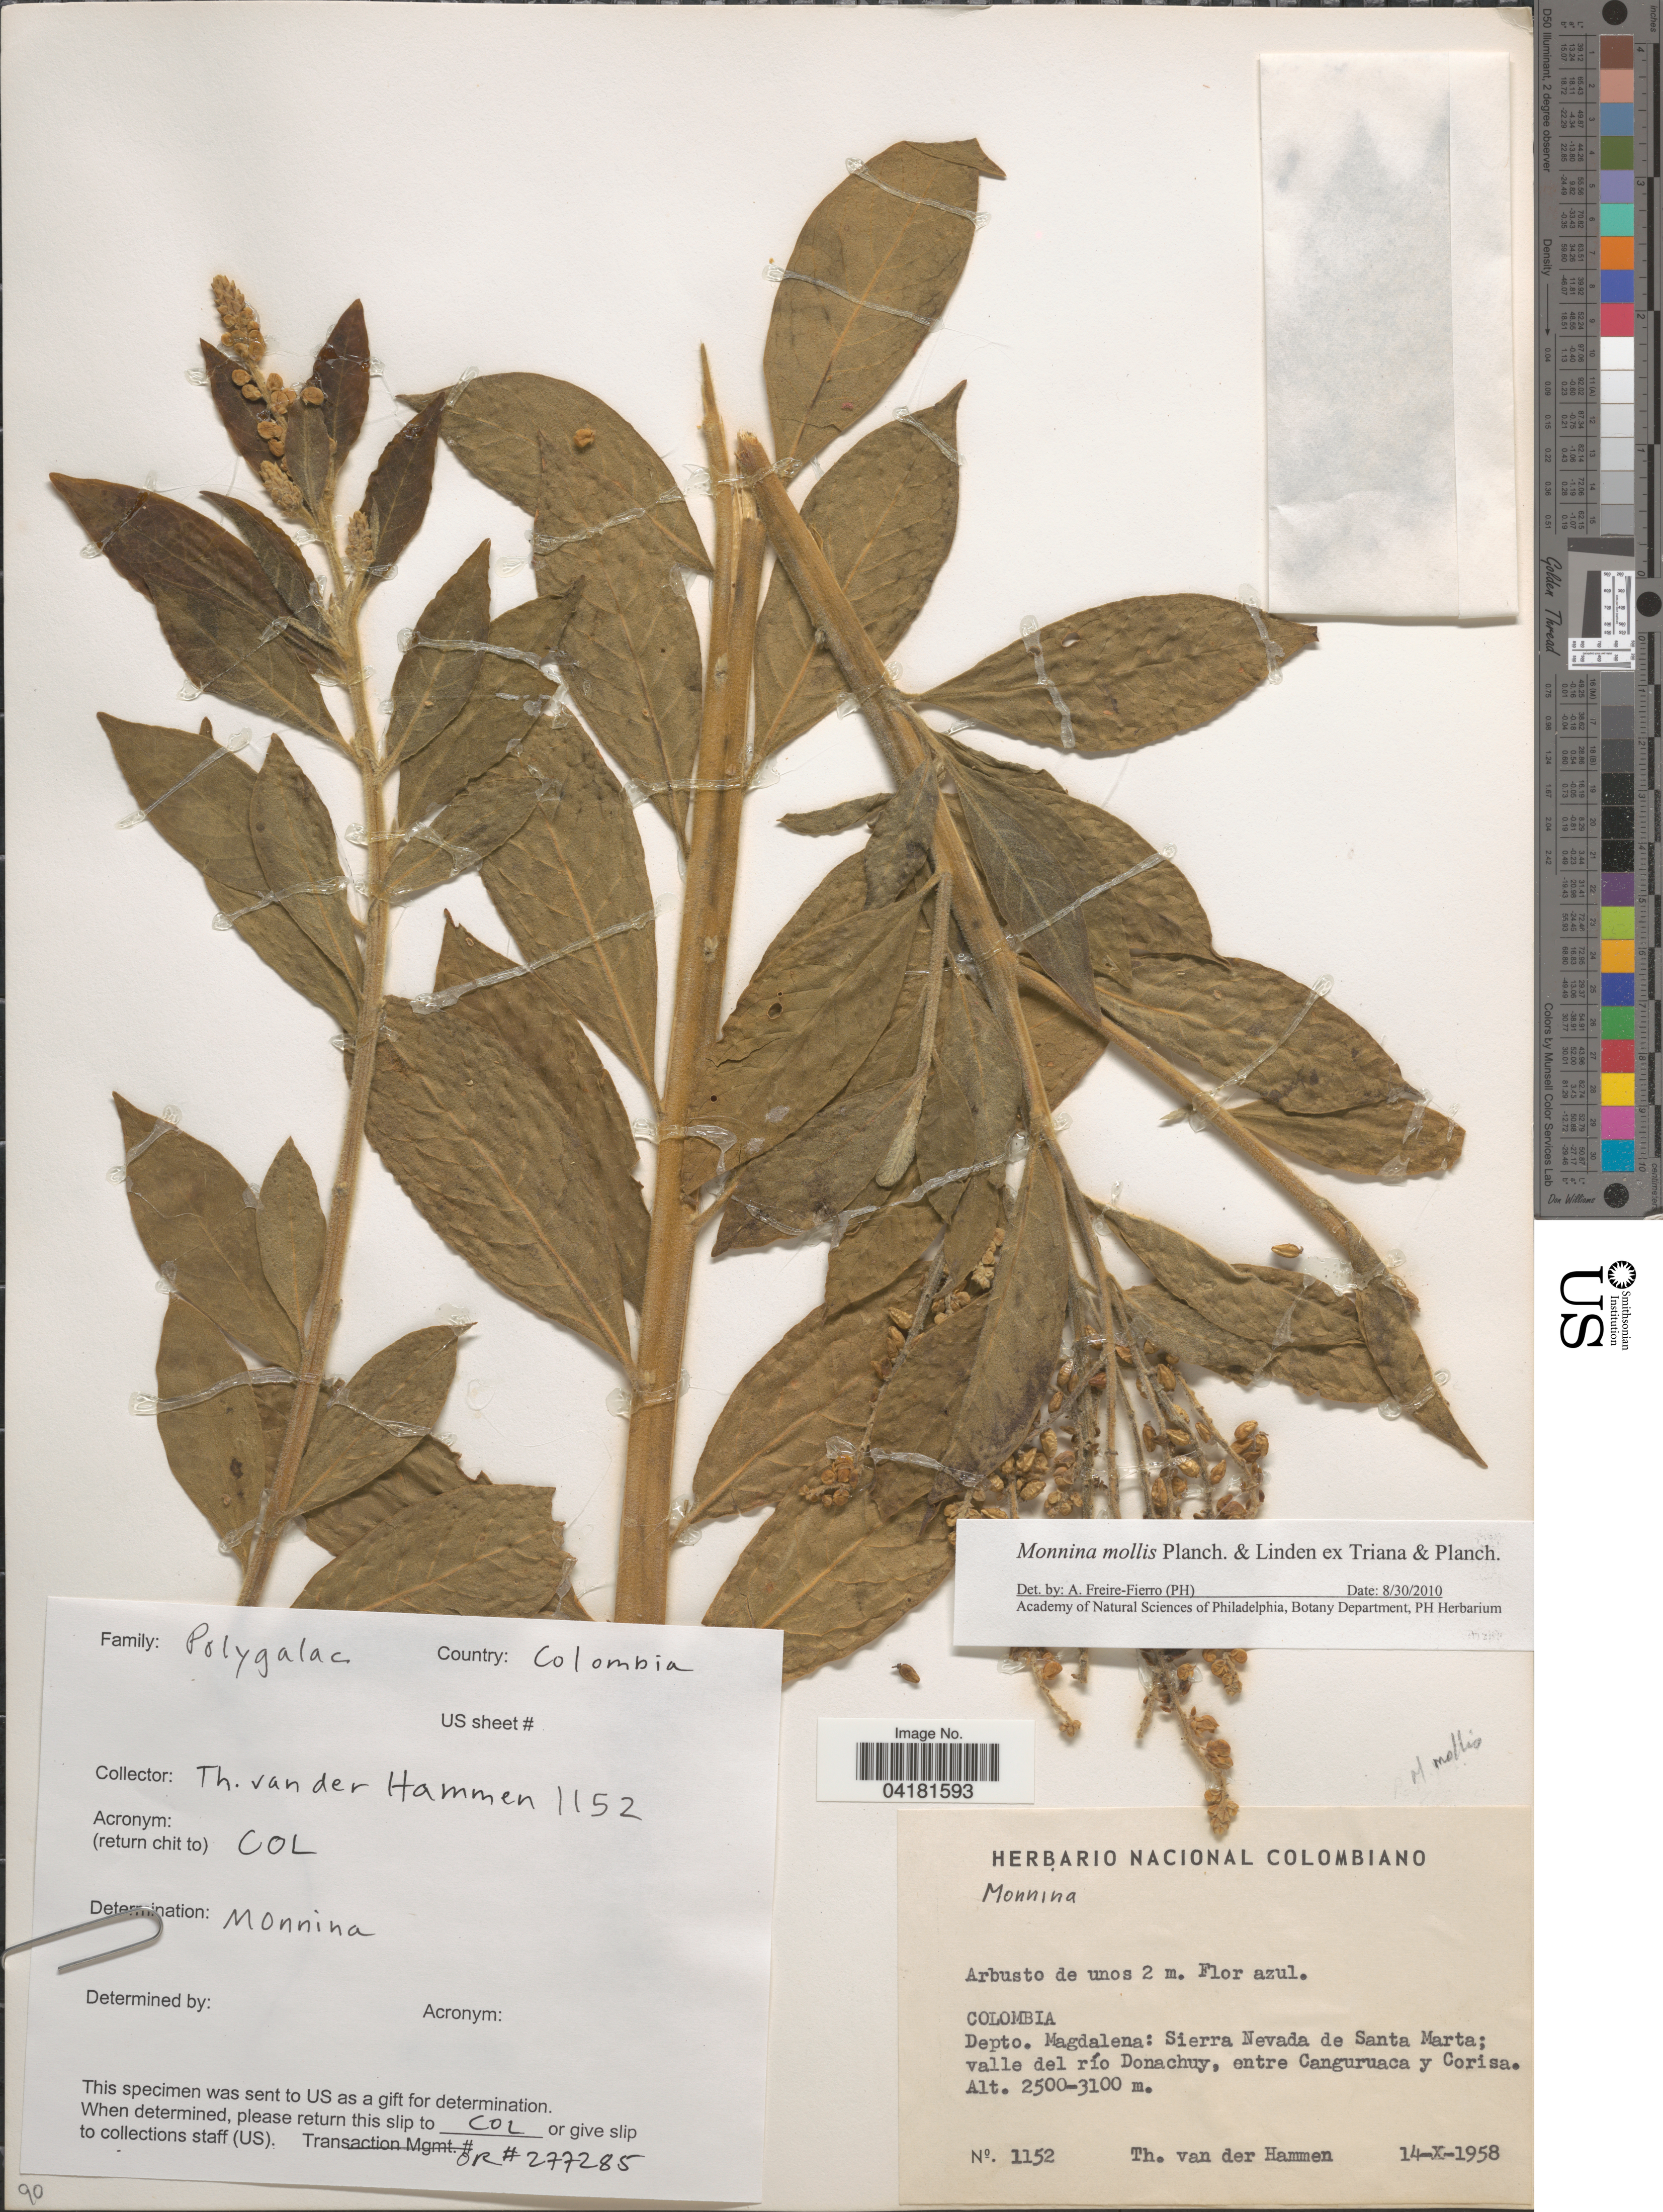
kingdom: Plantae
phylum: Tracheophyta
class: Magnoliopsida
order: Fabales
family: Polygalaceae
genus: Monnina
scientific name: Monnina mollis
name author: Planch. & Linden in Triana & Planch.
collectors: T. Van der Hammen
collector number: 1152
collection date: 1958-10-14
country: Colombia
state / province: Magdalena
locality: Depto. Magdalena: Sierra Nevada de Santa Marta; valle del río Donachuy, entre Canguruaca y Corisa.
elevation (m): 2500